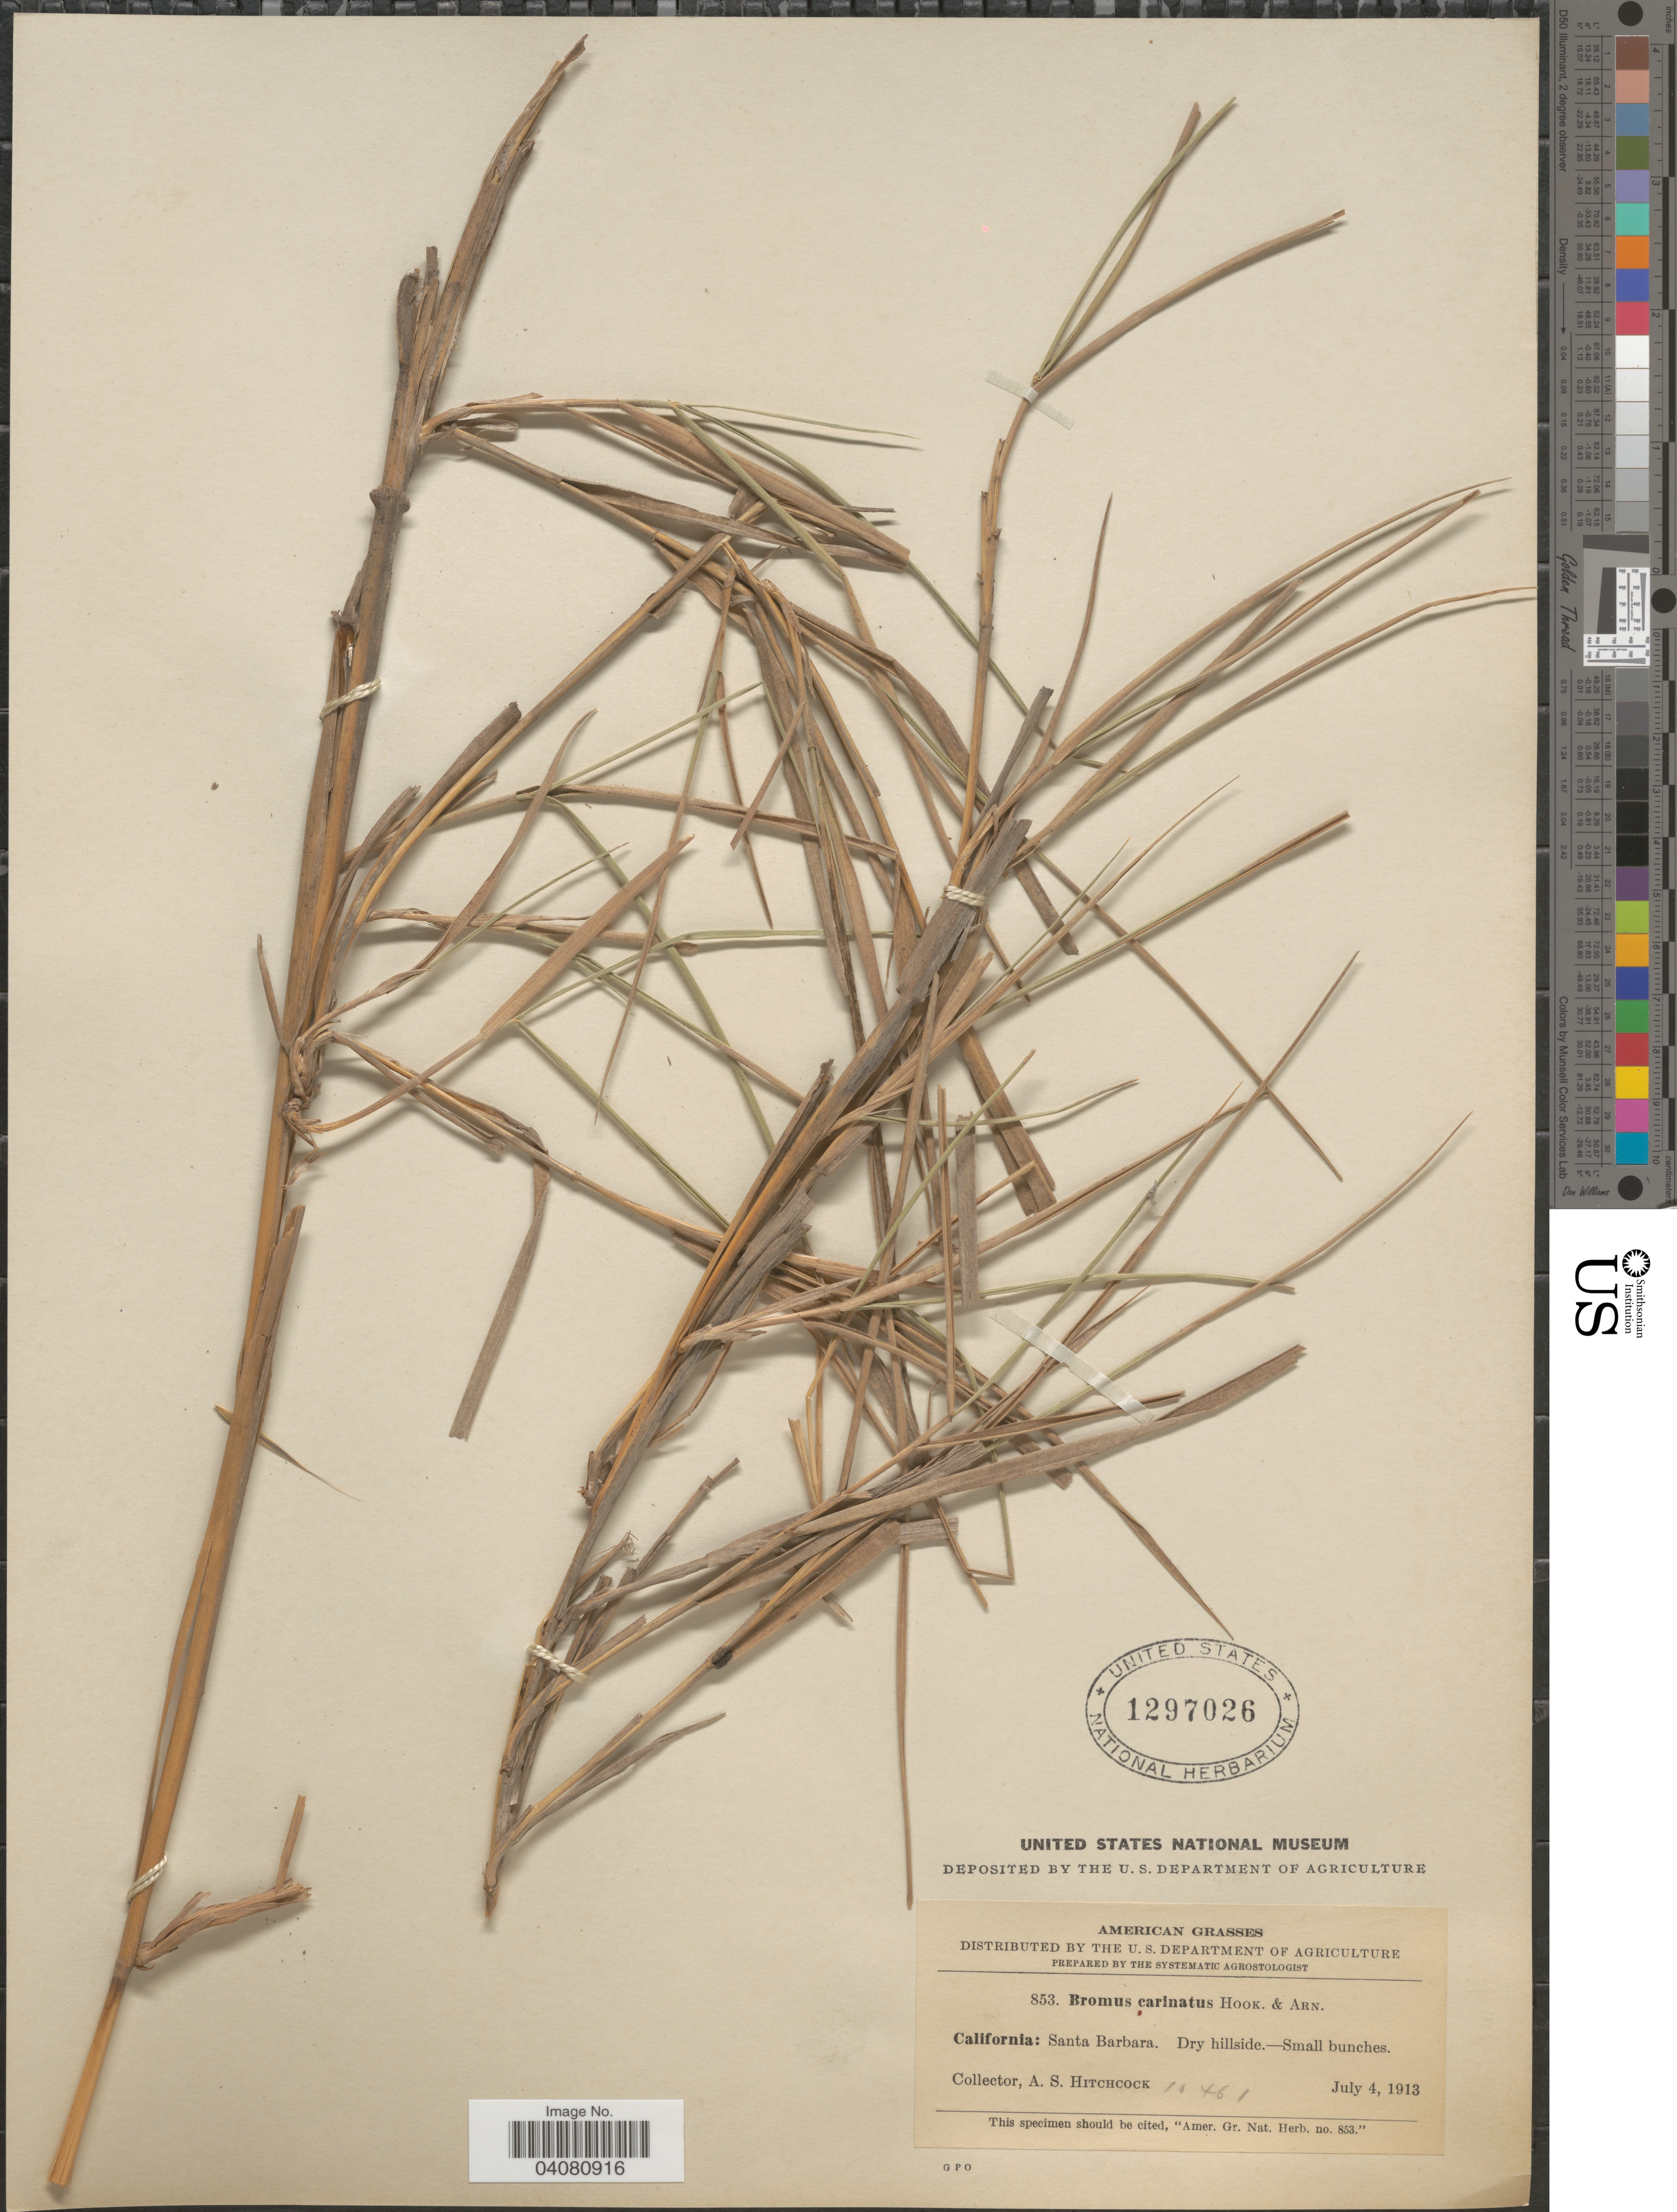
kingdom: Plantae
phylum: Tracheophyta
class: Liliopsida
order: Poales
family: Poaceae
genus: Bromus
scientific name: Bromus carinatus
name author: Hook. & Arn.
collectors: A. S. Hitchcock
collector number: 853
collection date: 1913-07-04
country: United States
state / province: California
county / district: Santa Barbara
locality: Santa Barbara. Dry hillside.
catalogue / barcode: US 1297026